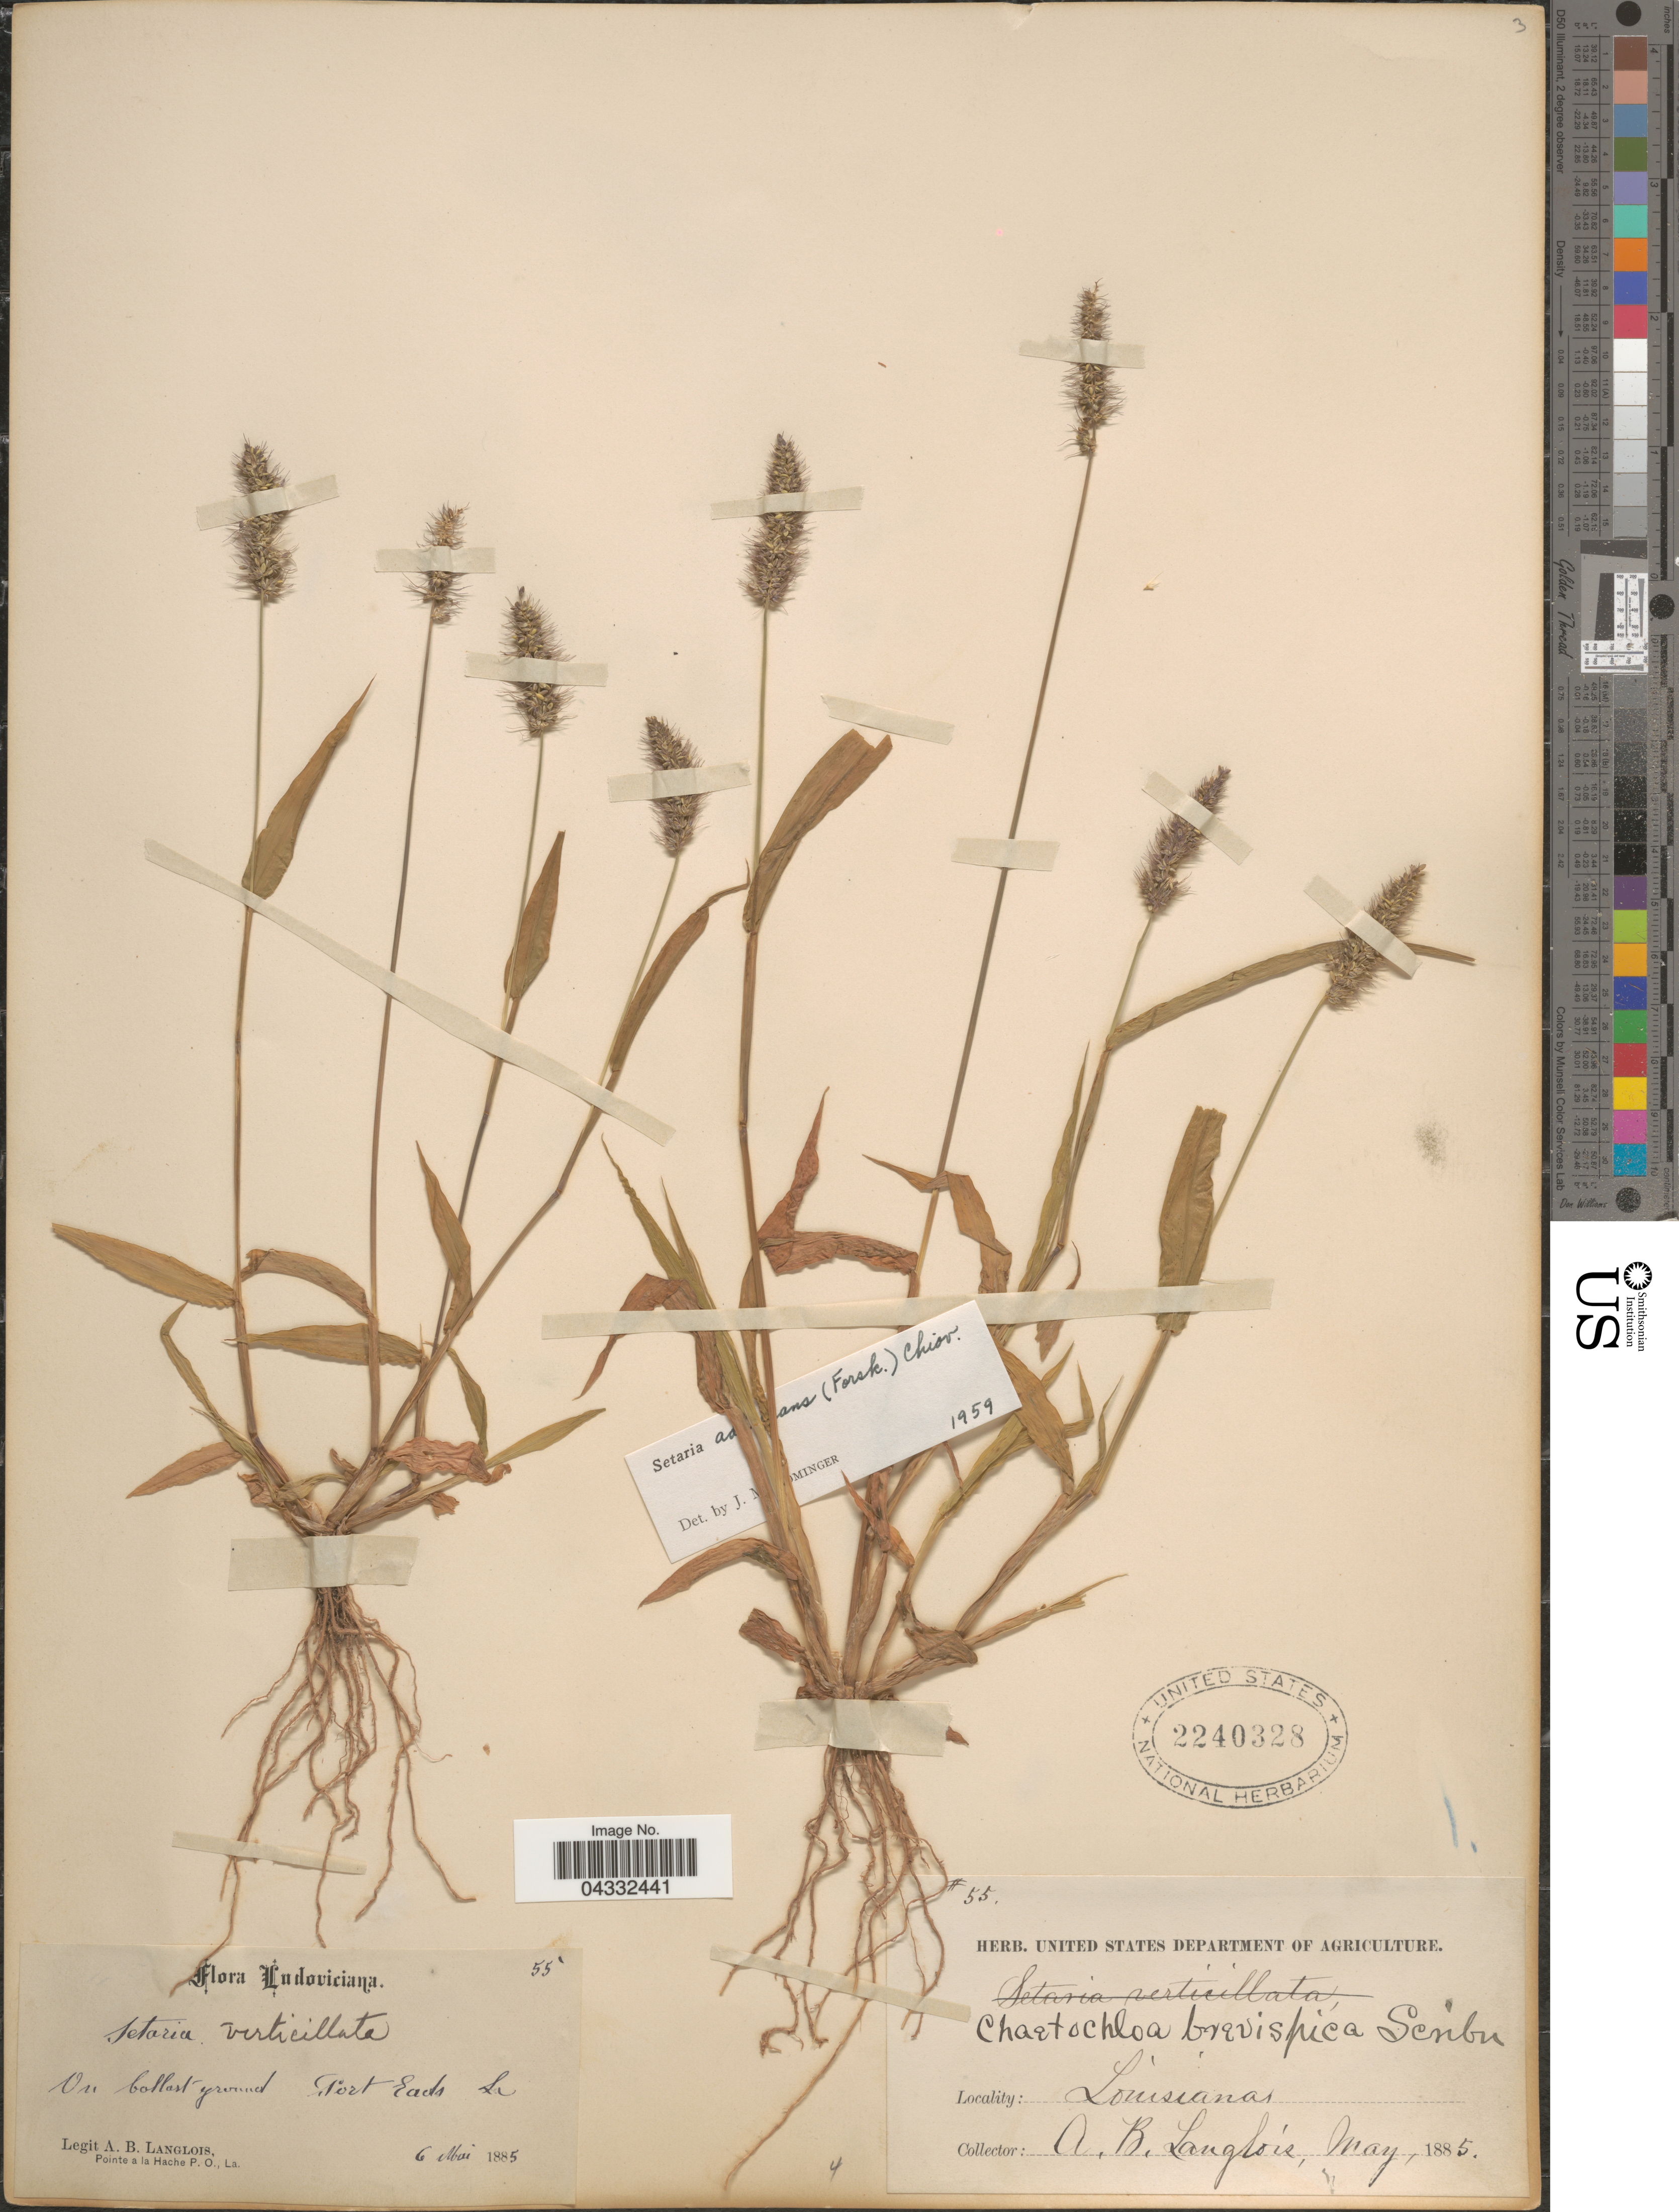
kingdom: Plantae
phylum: Tracheophyta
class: Liliopsida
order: Poales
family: Poaceae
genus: Setaria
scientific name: Setaria adhaerens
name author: (Forssk.) Chiov.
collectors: A. Langlois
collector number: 55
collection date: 1885-05-06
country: United States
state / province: Louisiana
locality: Ludoviciana. Port Eads.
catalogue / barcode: US 2240328